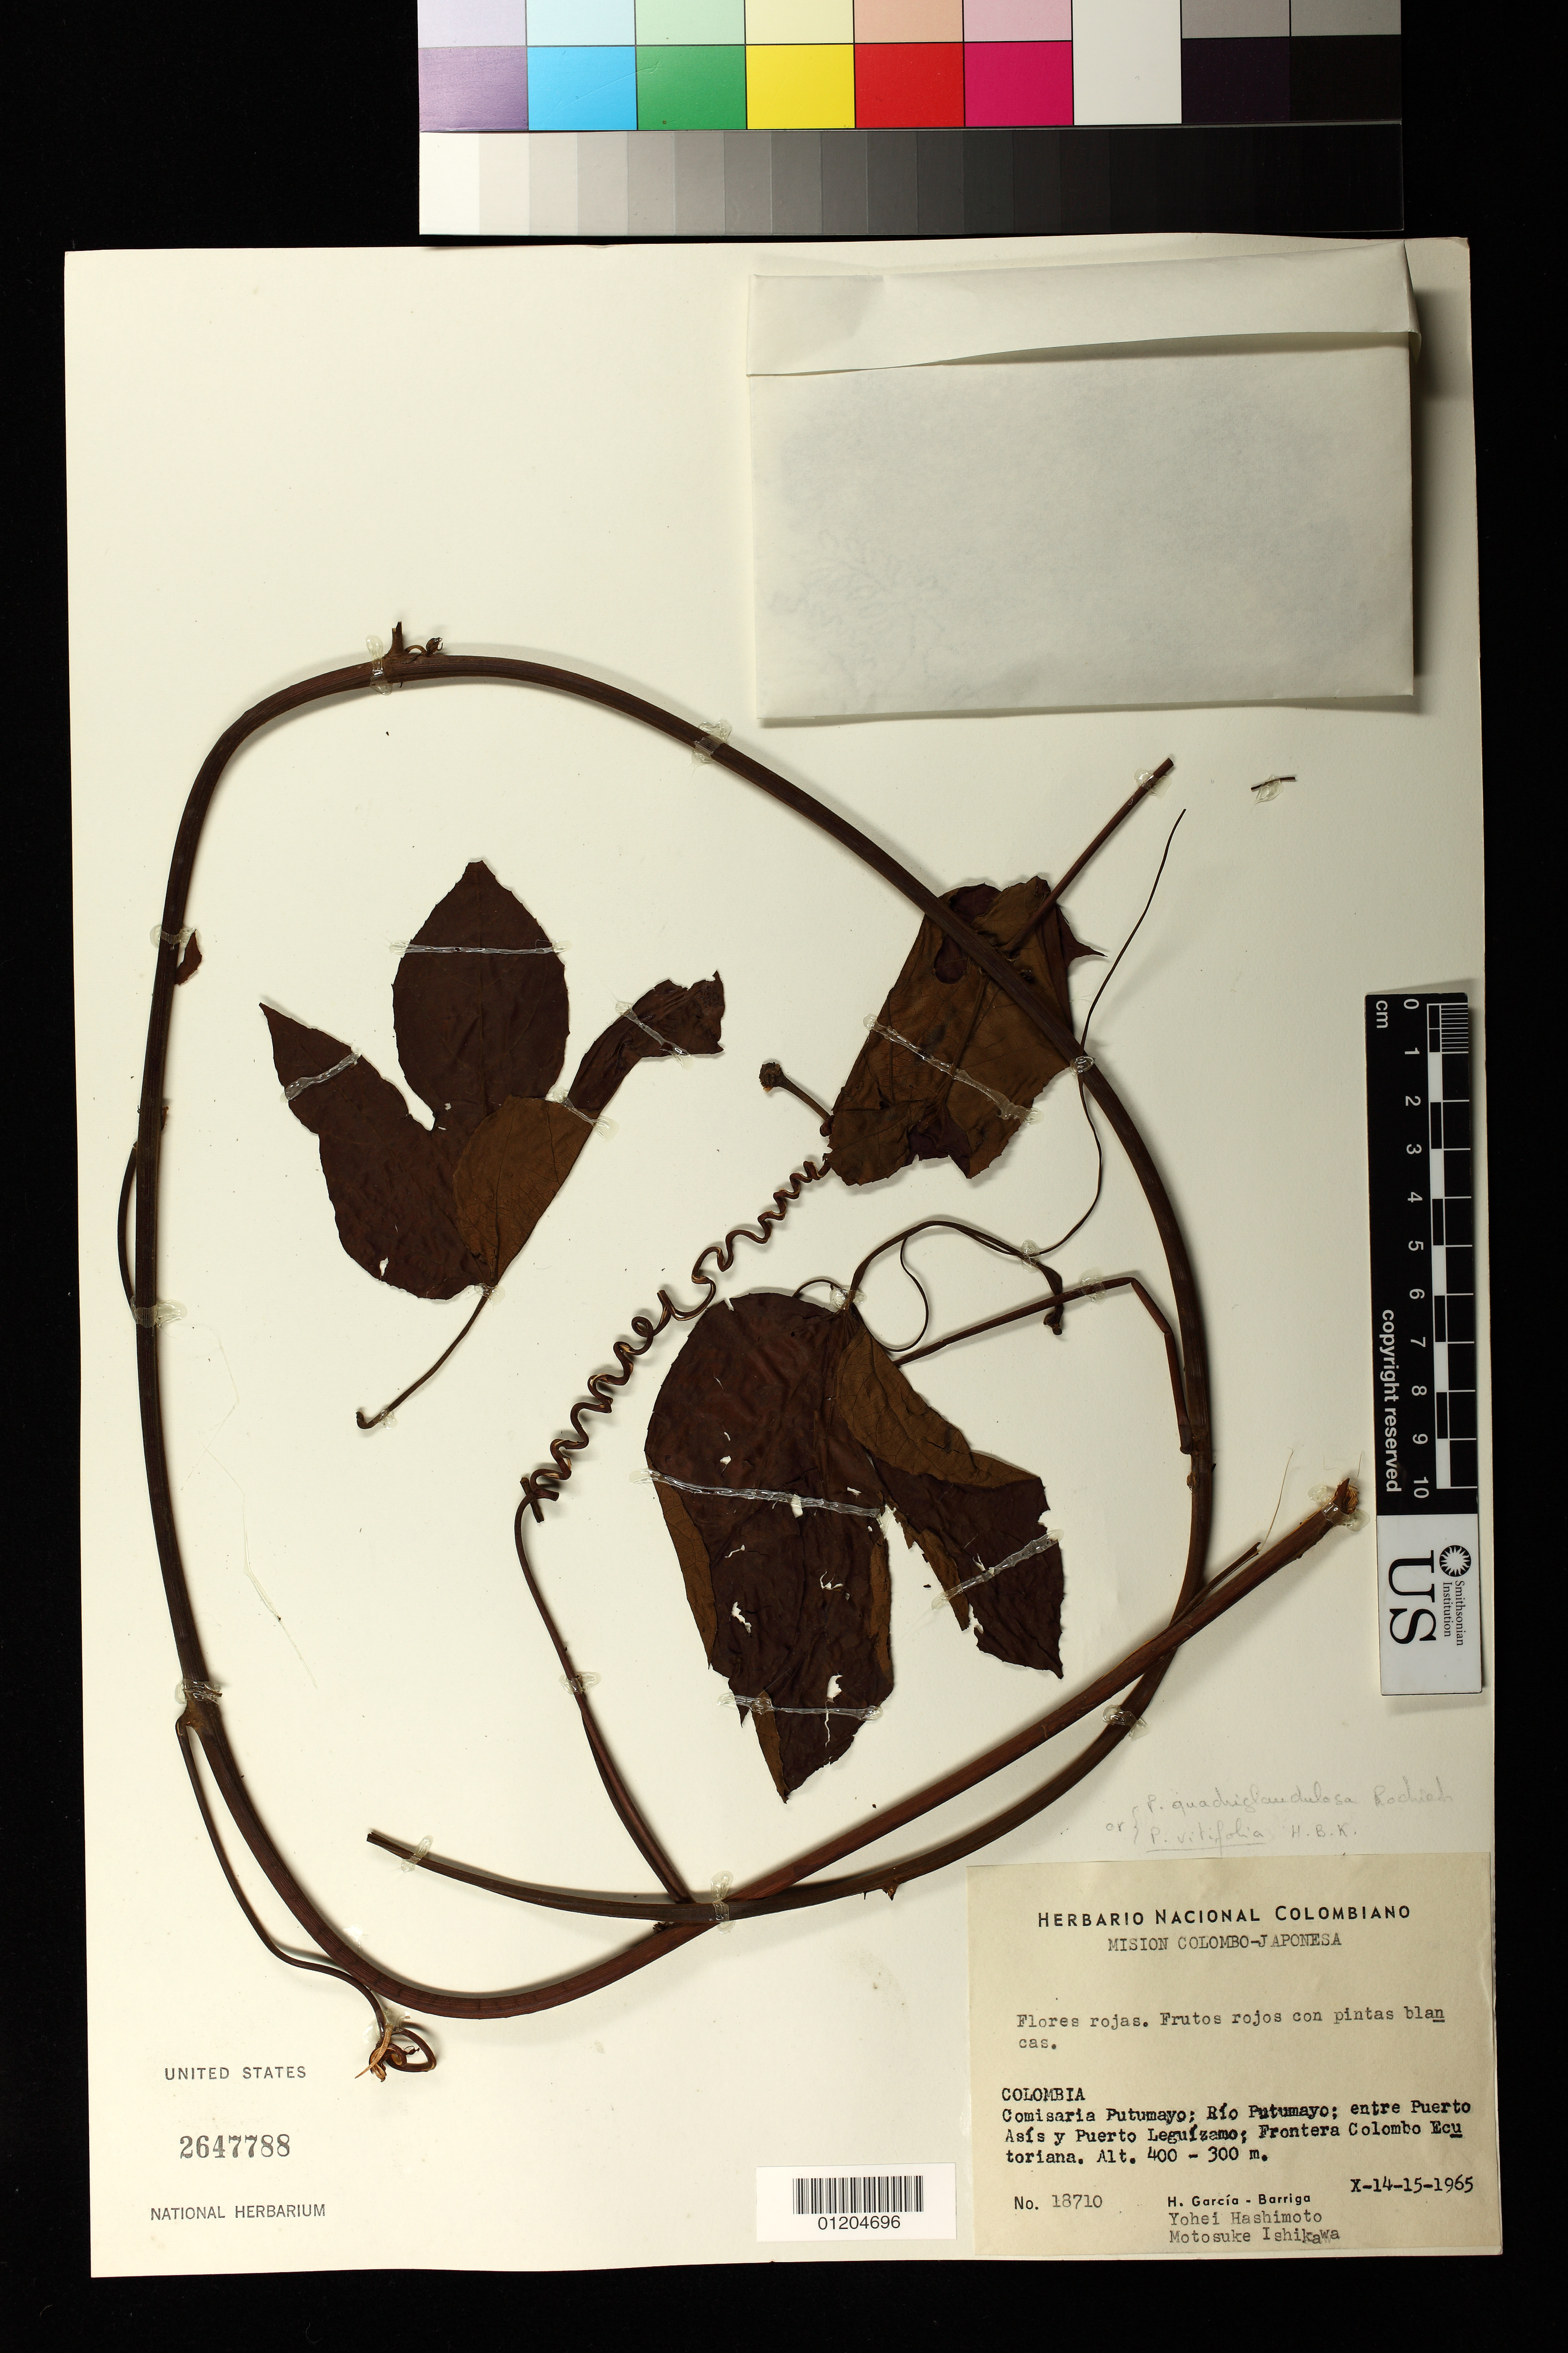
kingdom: Plantae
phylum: Tracheophyta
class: Magnoliopsida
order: Malpighiales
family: Passifloraceae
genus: Passiflora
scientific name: Passiflora vitifolia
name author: Kunth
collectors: H. García Barriga, Y. Hashimoto & M. Ishikawa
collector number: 18710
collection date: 1965-10-14/1965-10-15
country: Colombia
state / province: Putumayo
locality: Rio Putumayo; entre Puerto Asis y Puerto Leguisamo; Frontera Colombo Ecutoriana.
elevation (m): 300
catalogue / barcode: US 2647788